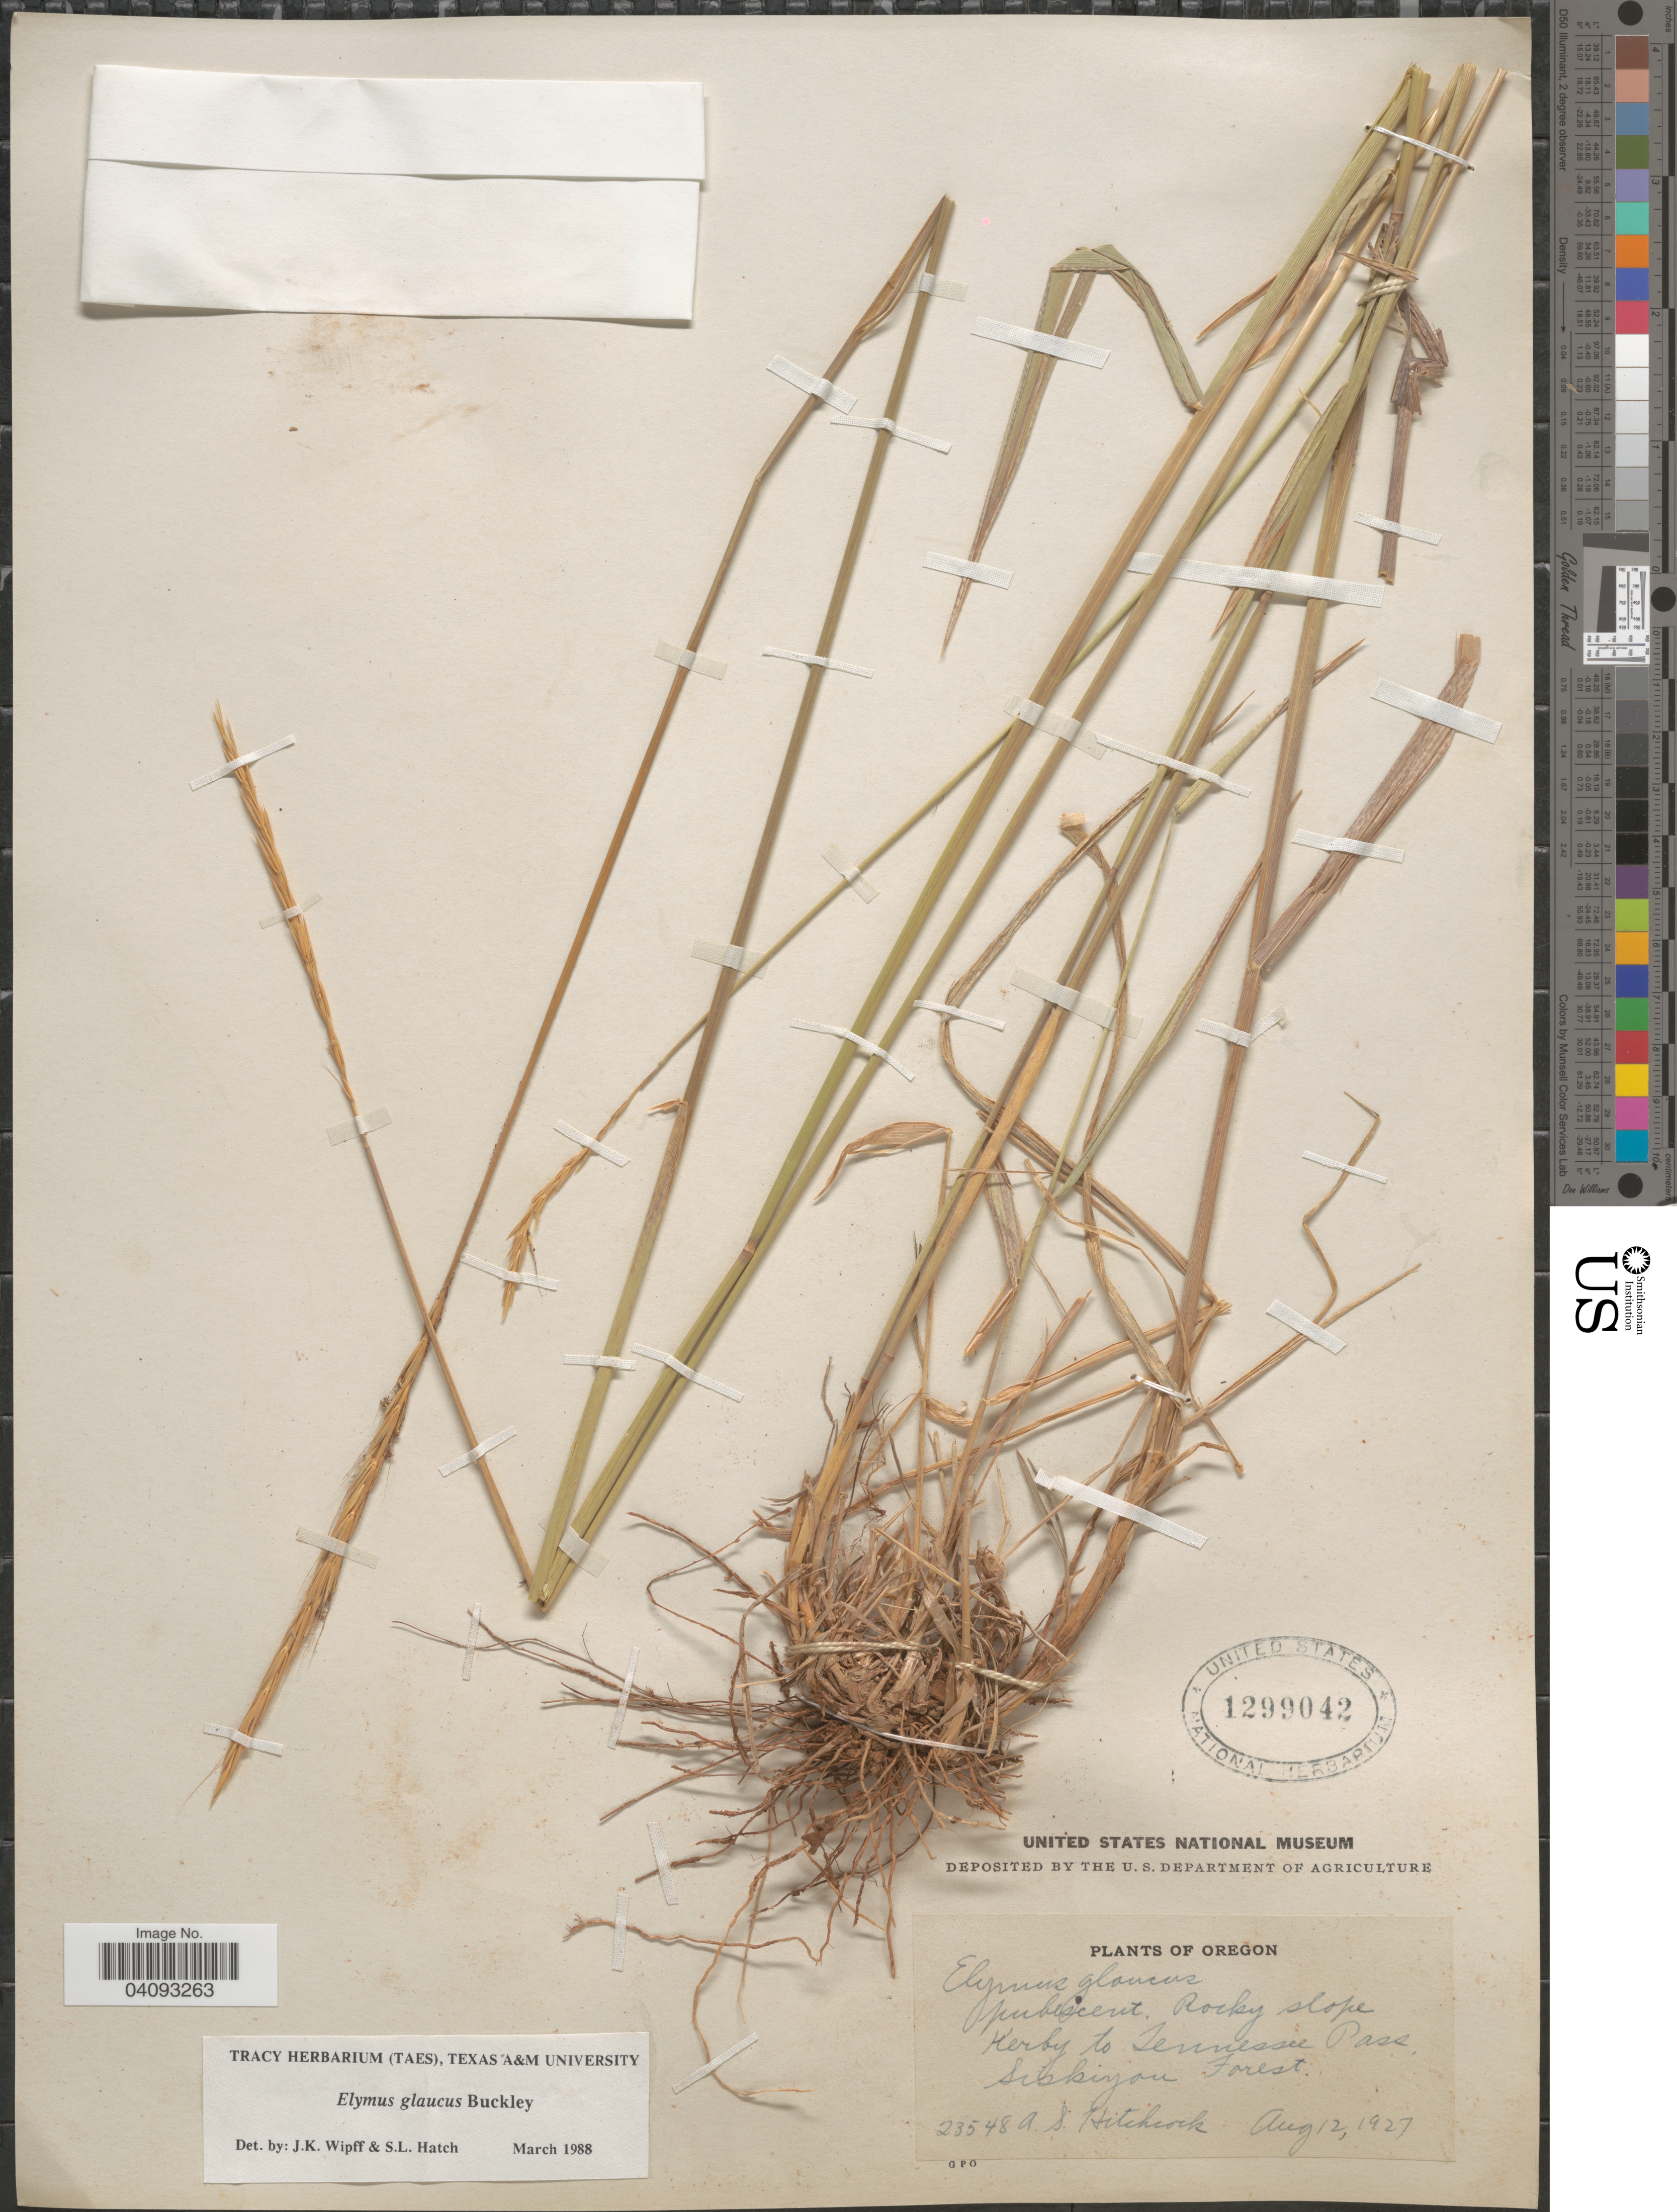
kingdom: Plantae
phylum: Tracheophyta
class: Liliopsida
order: Poales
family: Poaceae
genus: Elymus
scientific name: Elymus glaucus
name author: Buckley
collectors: A. S. Hitchcock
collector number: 23548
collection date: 1927-08-12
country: United States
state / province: Oregon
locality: Rocky slope Kerby to Tennessee Pass, Siskiyou Forest.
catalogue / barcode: US 1299042